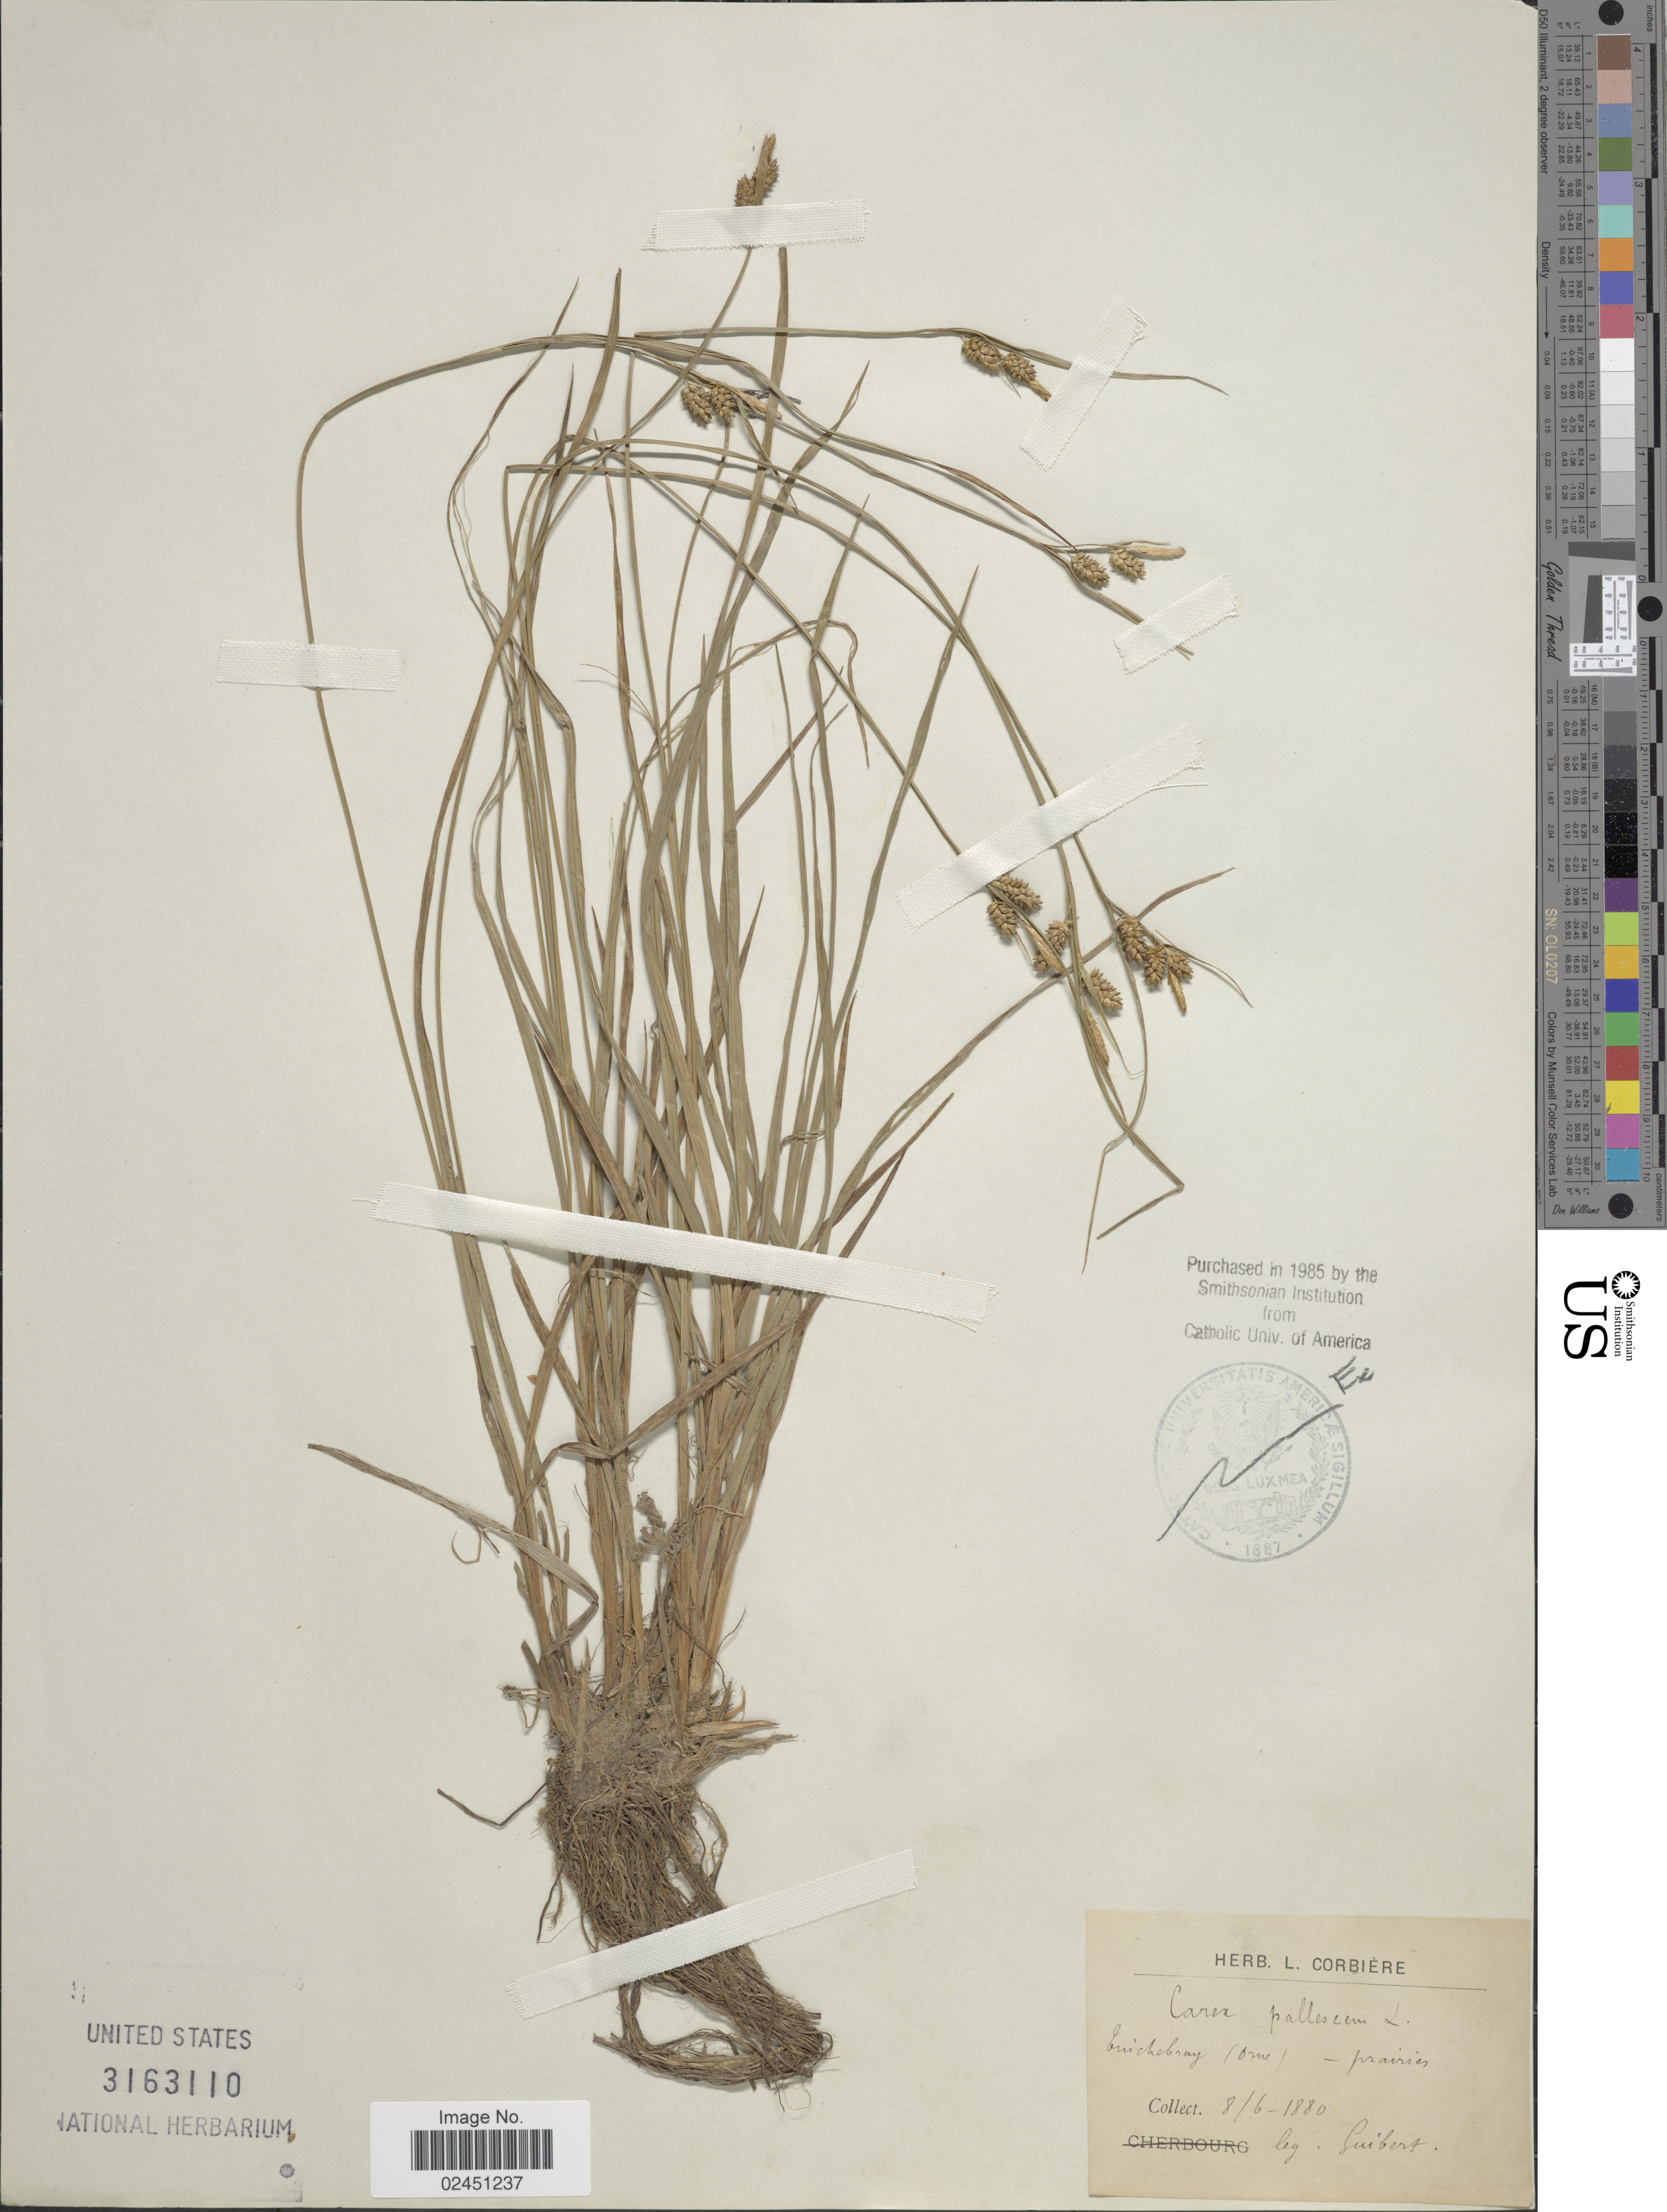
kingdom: Plantae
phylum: Tracheophyta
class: Liliopsida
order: Poales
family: Cyperaceae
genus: Carex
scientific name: Carex pallescens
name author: L.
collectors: Guibert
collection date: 1880-06-08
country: France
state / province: Normandie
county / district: Orne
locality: Tuichebrny (Orne)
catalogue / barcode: US 3163110